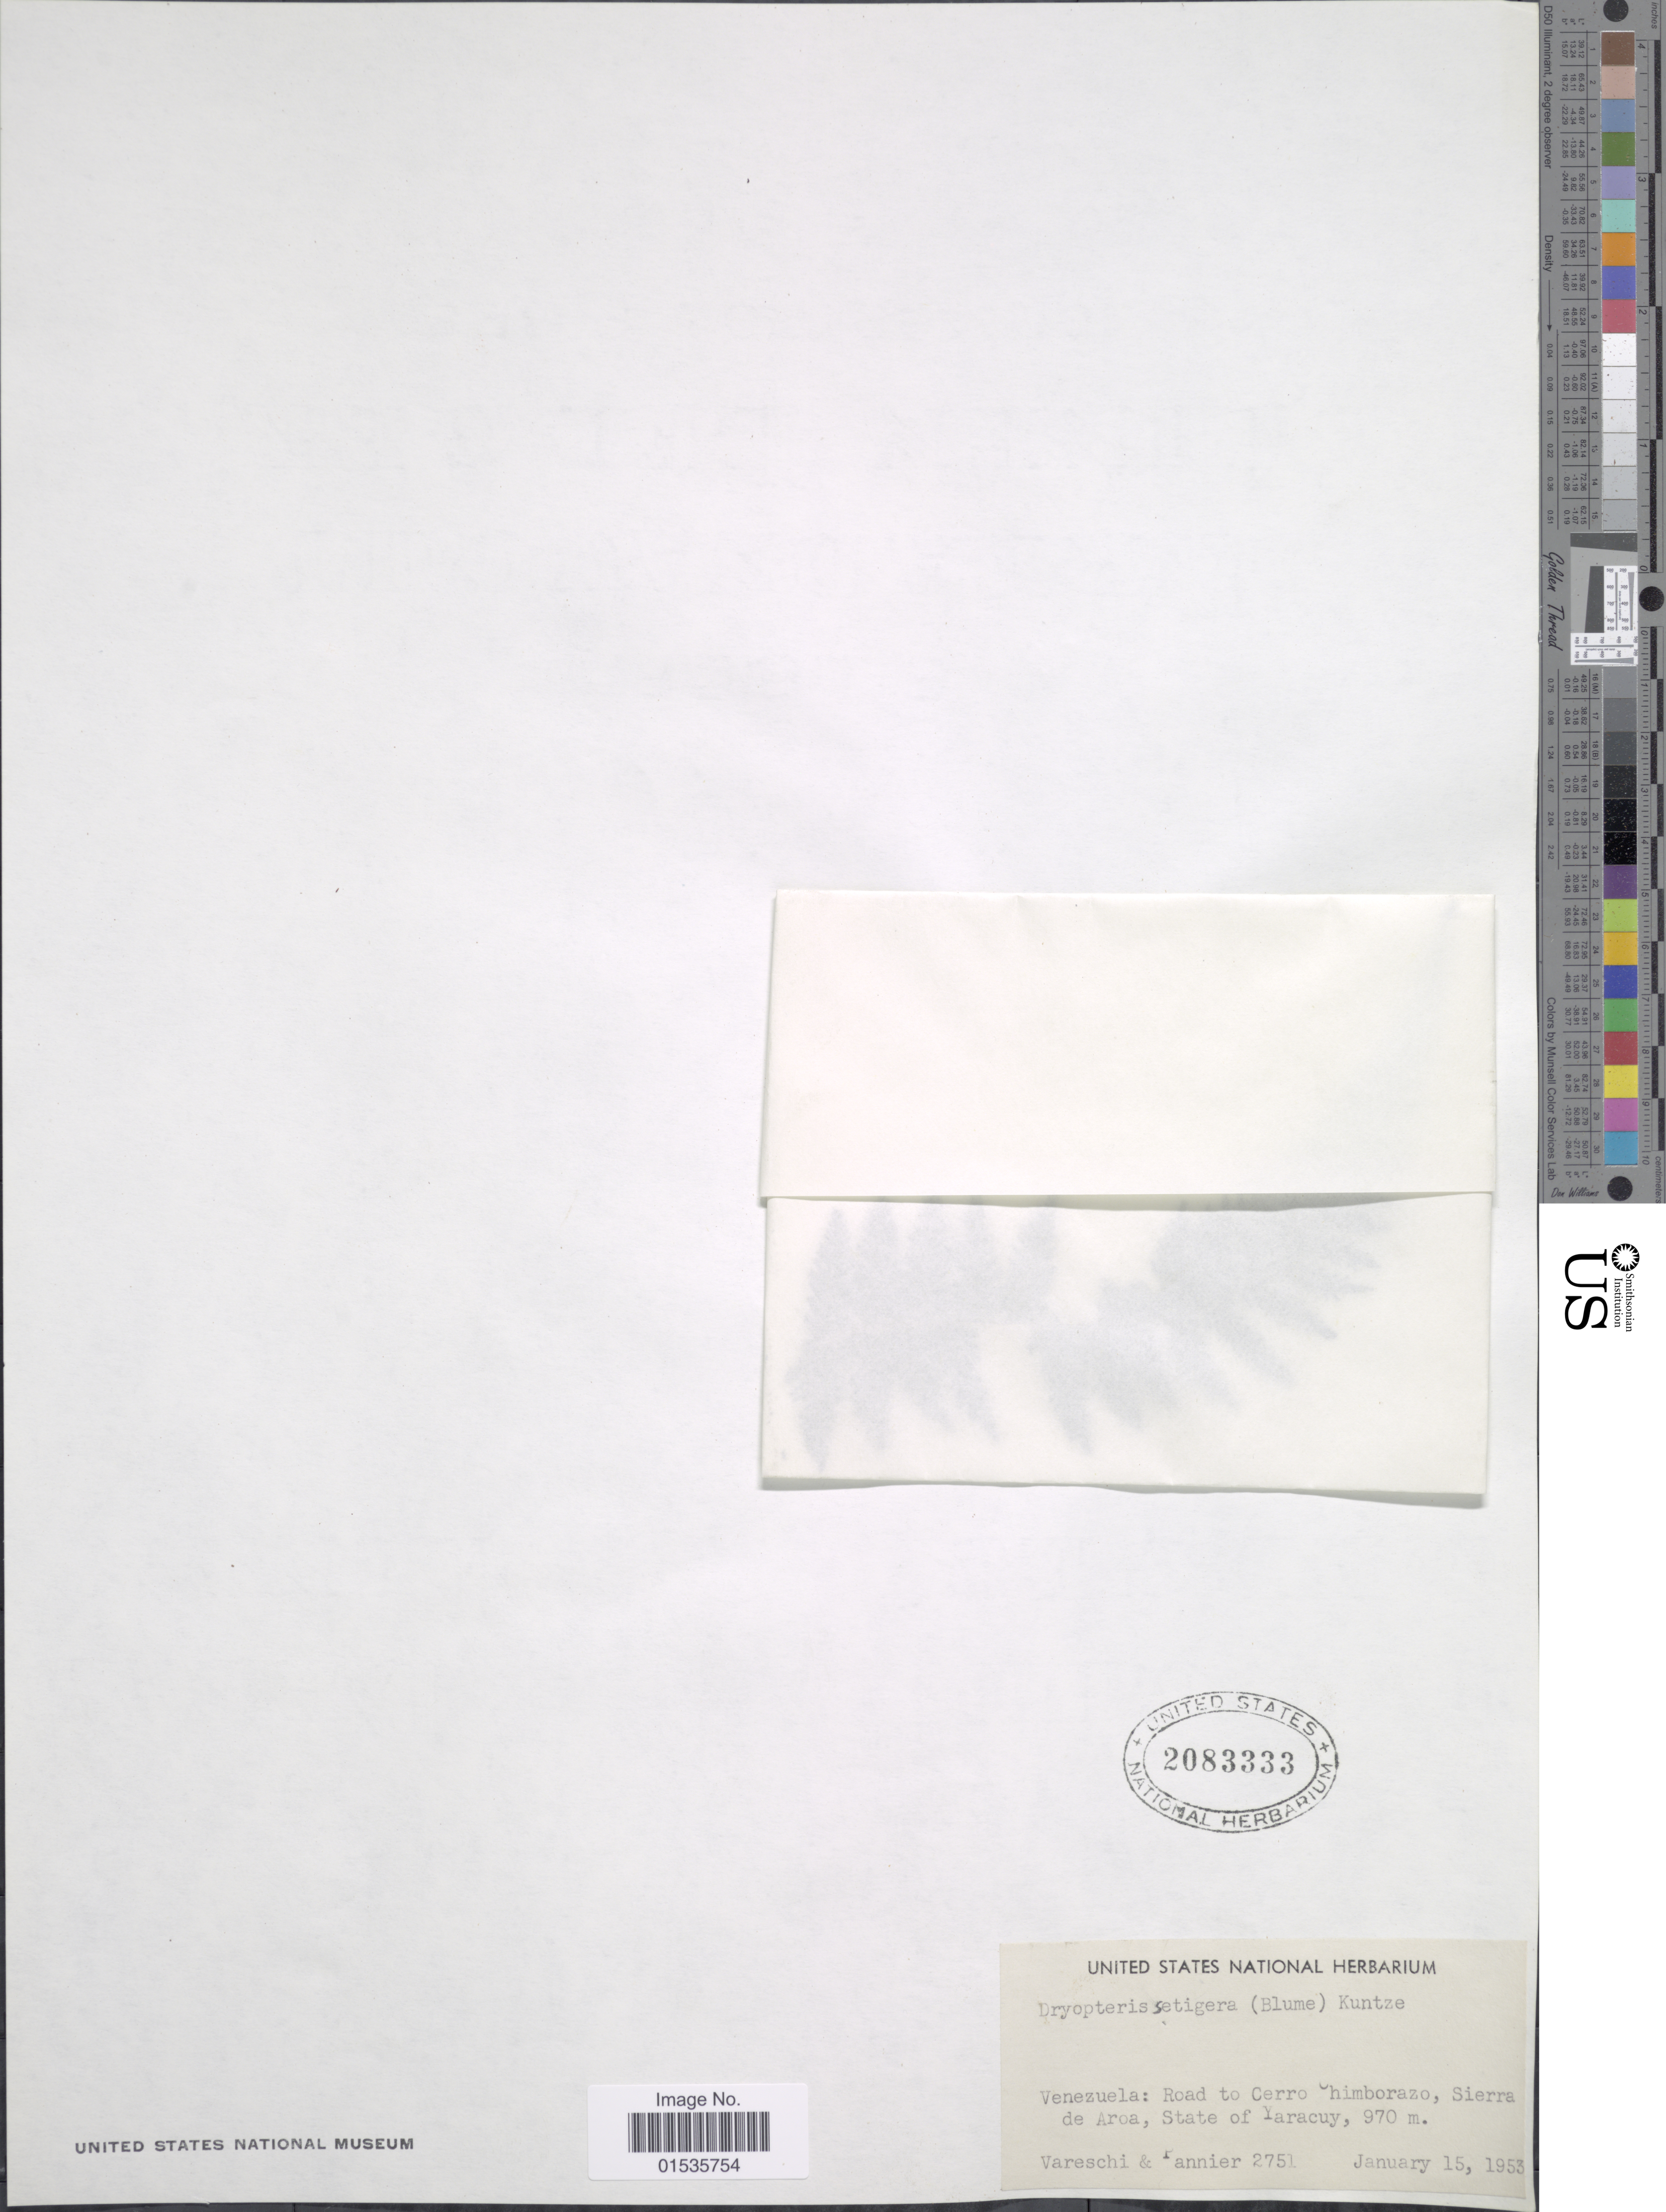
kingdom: Plantae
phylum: Tracheophyta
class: Polypodiopsida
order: Polypodiales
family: Thelypteridaceae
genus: Macrothelypteris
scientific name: Macrothelypteris torresiana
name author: (Gaudich.) Ching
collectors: -. Vareschi & Pannier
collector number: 2751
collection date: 1953-01-15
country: Venezuela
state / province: Yaracuy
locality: Venezuela: Road to Cerro Chimborazo, Sierra de Aroa, State of Yaracuy.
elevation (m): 970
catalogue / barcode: US 2083333